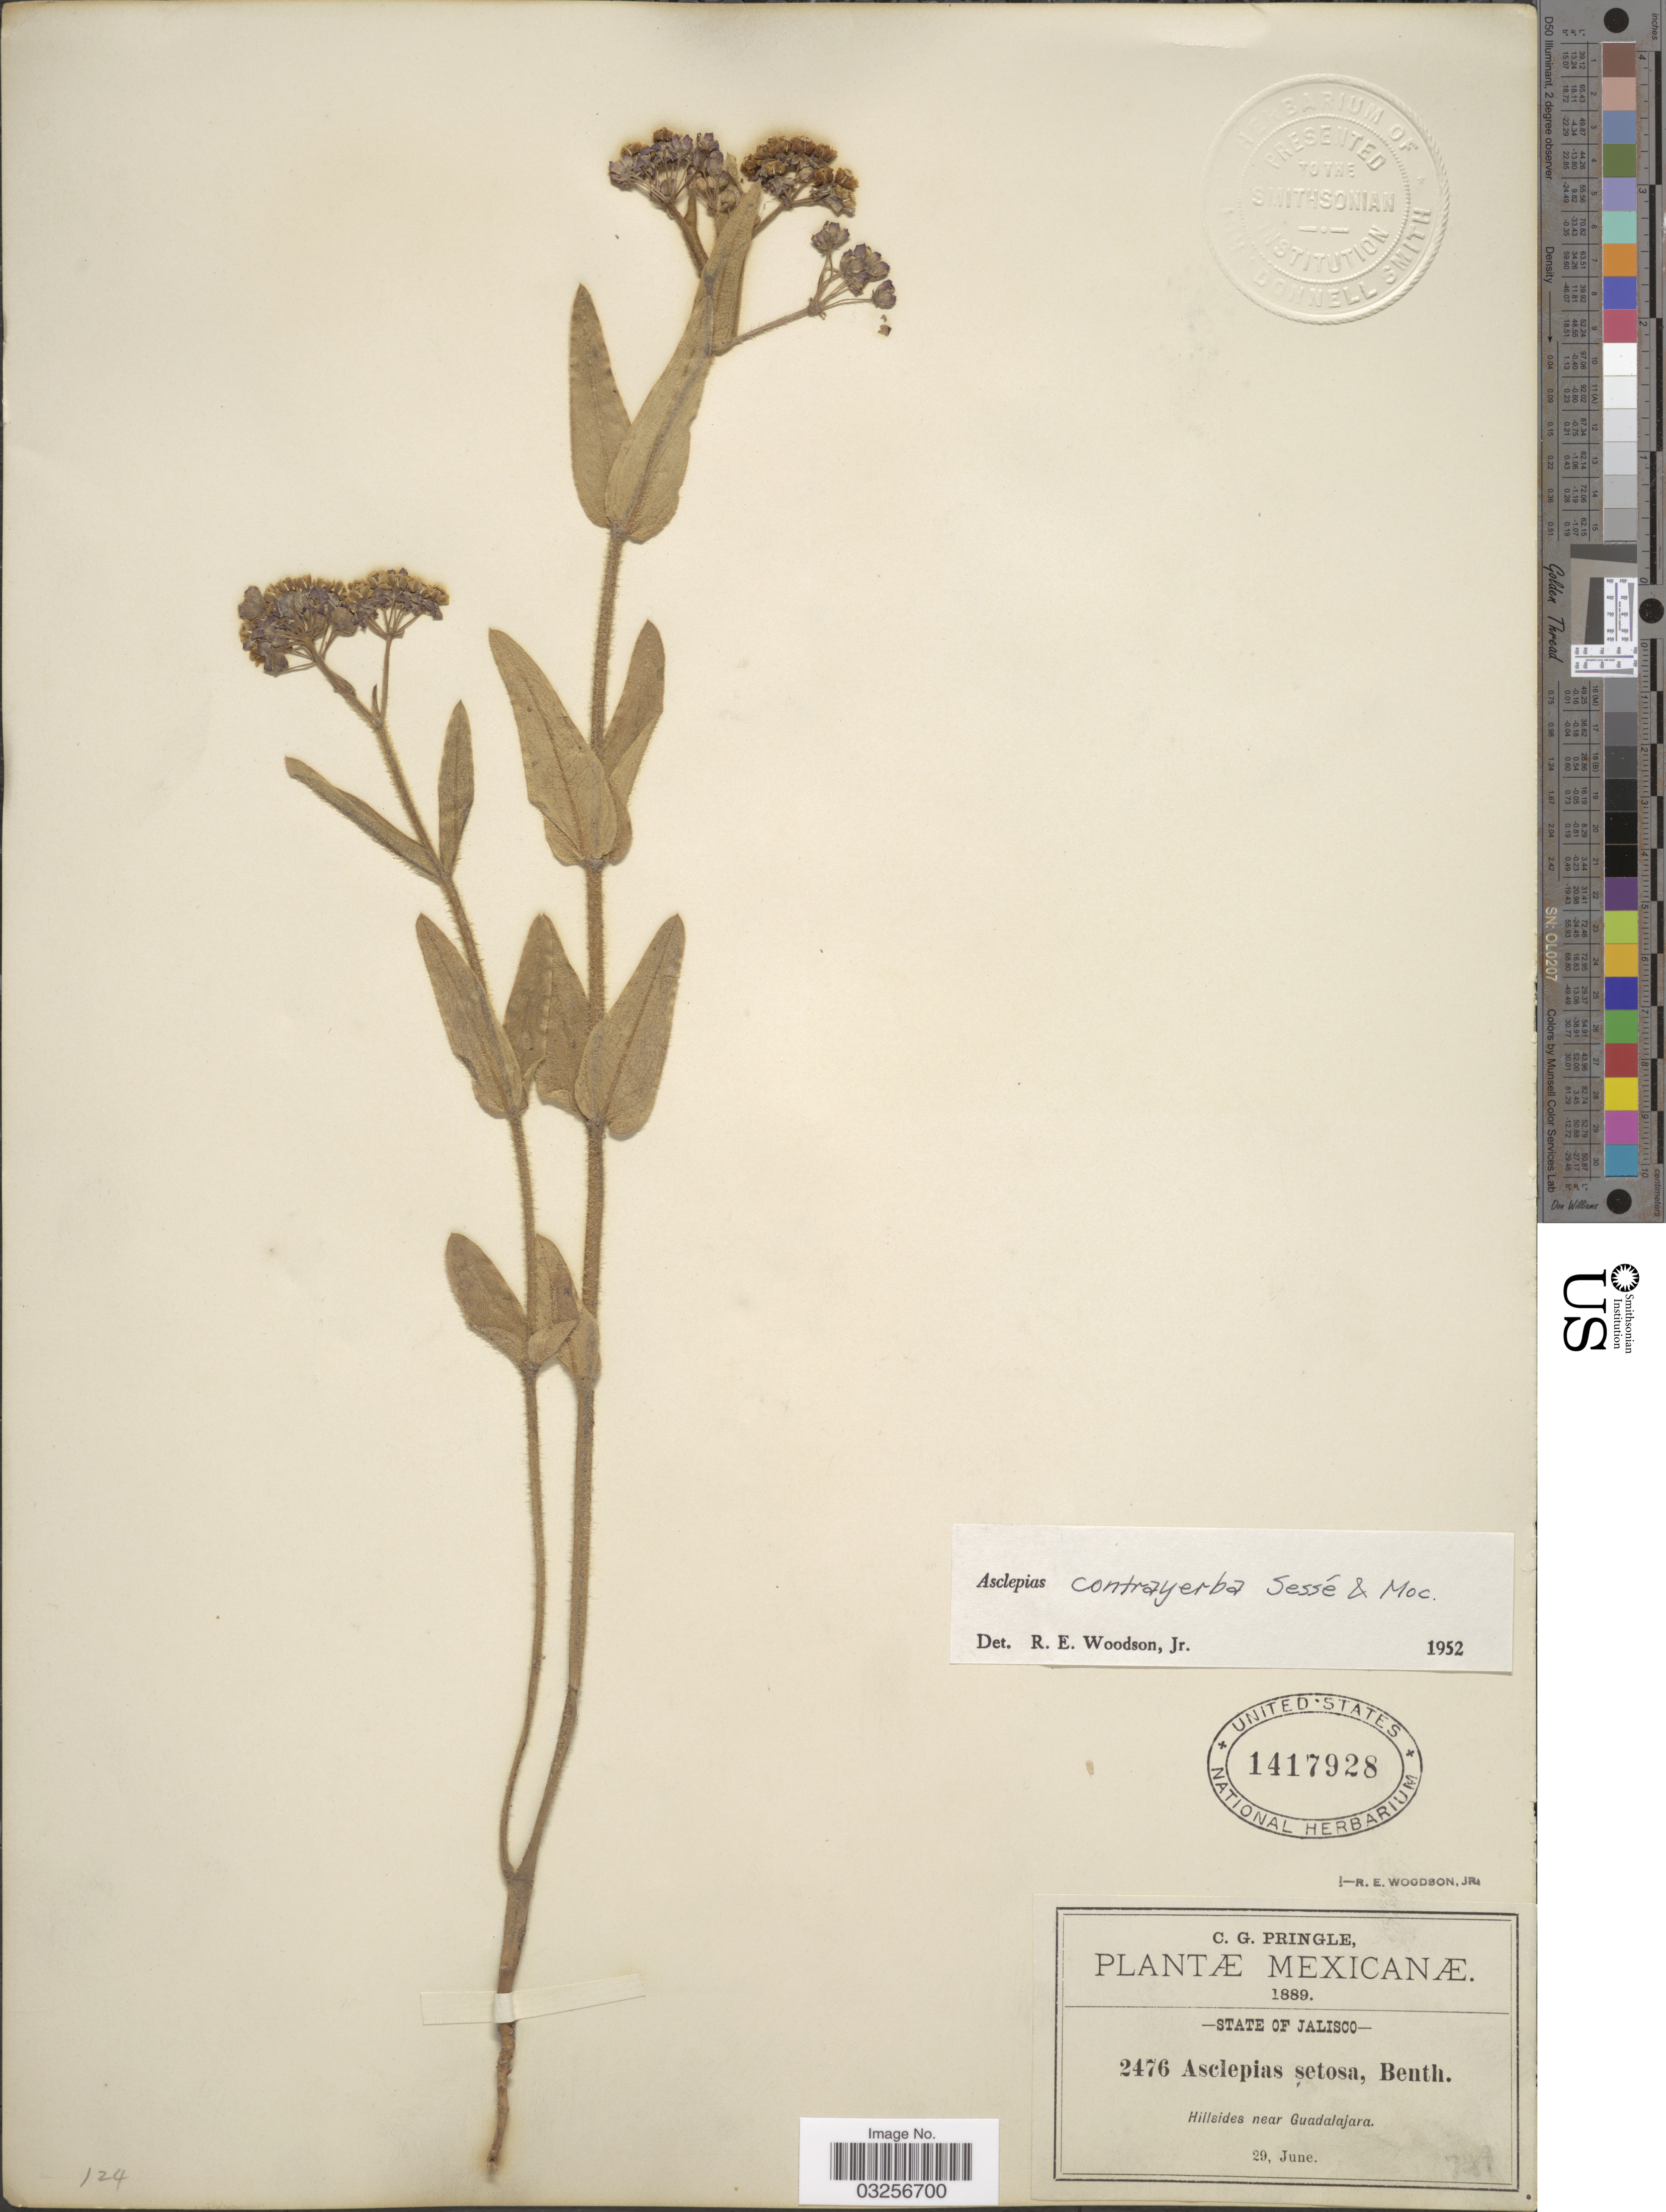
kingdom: Plantae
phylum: Tracheophyta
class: Magnoliopsida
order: Gentianales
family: Apocynaceae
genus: Asclepias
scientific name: Asclepias contrayerba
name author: Sessé & Moc.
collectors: C. G. Pringle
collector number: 2476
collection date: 1889-06-29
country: Mexico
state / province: Jalisco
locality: Hillsides near Guadalajara.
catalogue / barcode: US 1417928